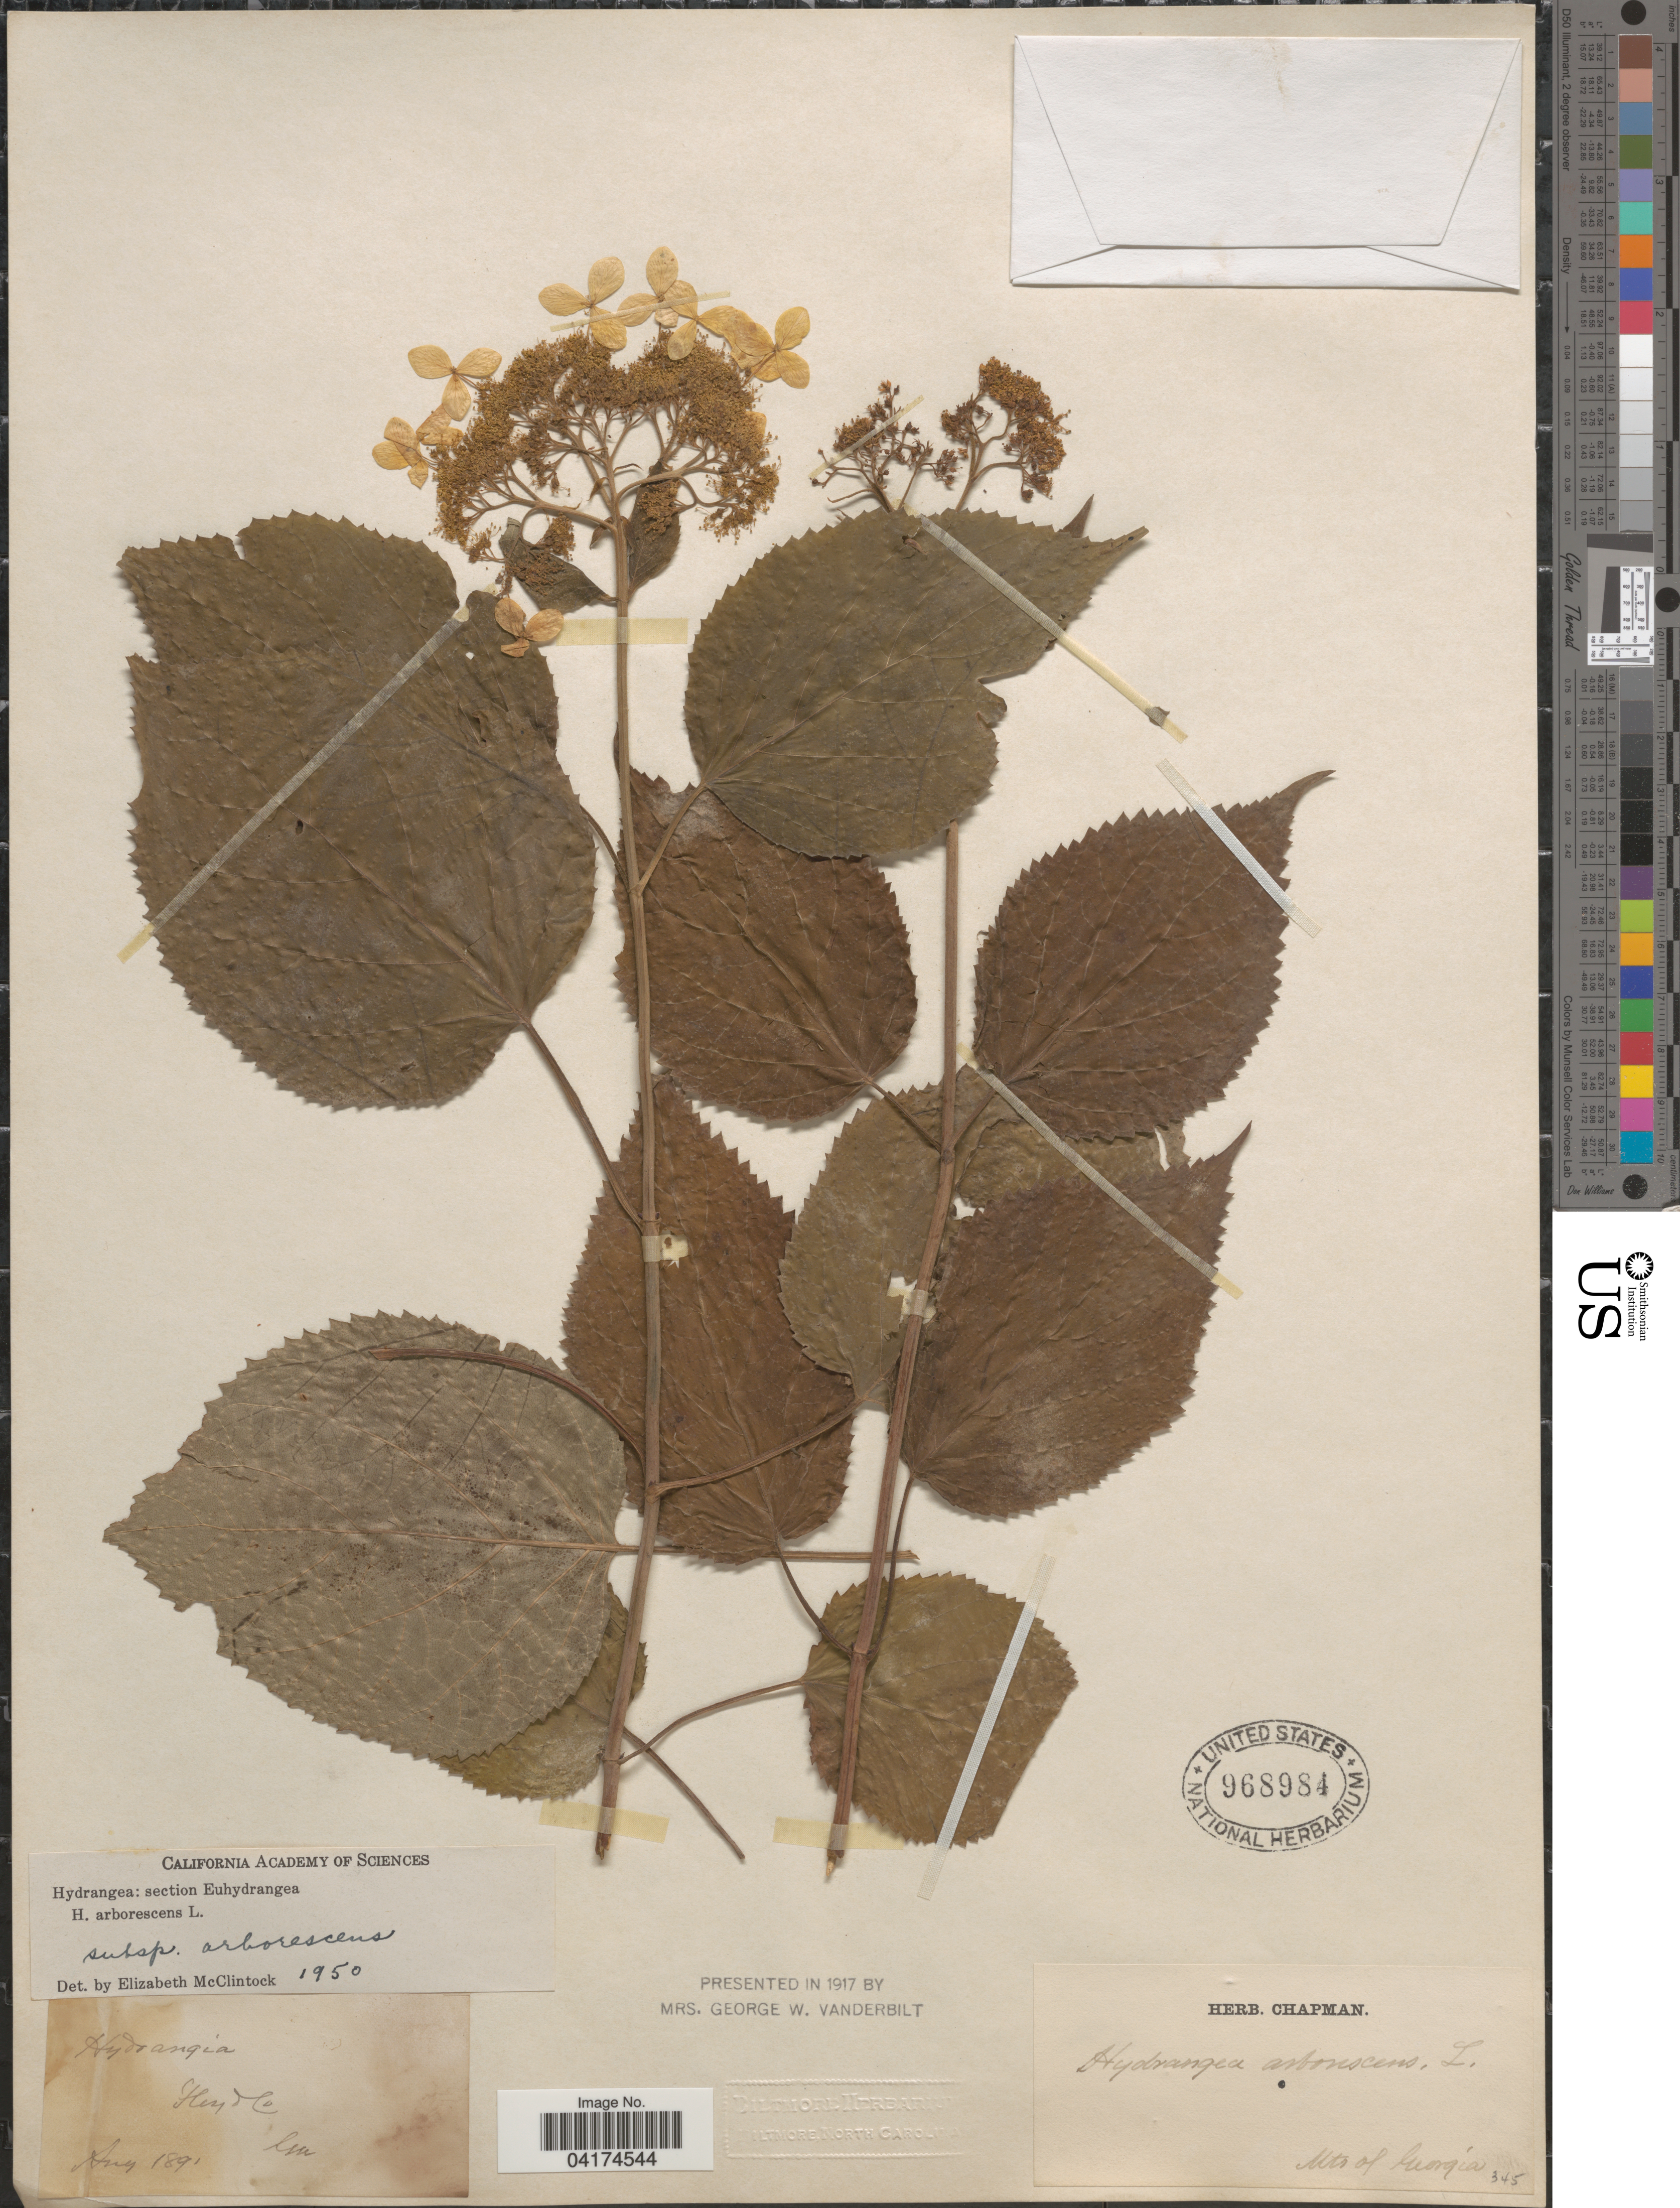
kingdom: Plantae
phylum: Tracheophyta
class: Magnoliopsida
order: Cornales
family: Hydrangeaceae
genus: Hydrangea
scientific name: Hydrangea arborescens subsp. arborescens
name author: L.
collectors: ex herb. Chapman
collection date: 1891-08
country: United States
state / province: Georgia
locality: Mts of Georgia. Floyd Co.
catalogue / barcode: US 968984